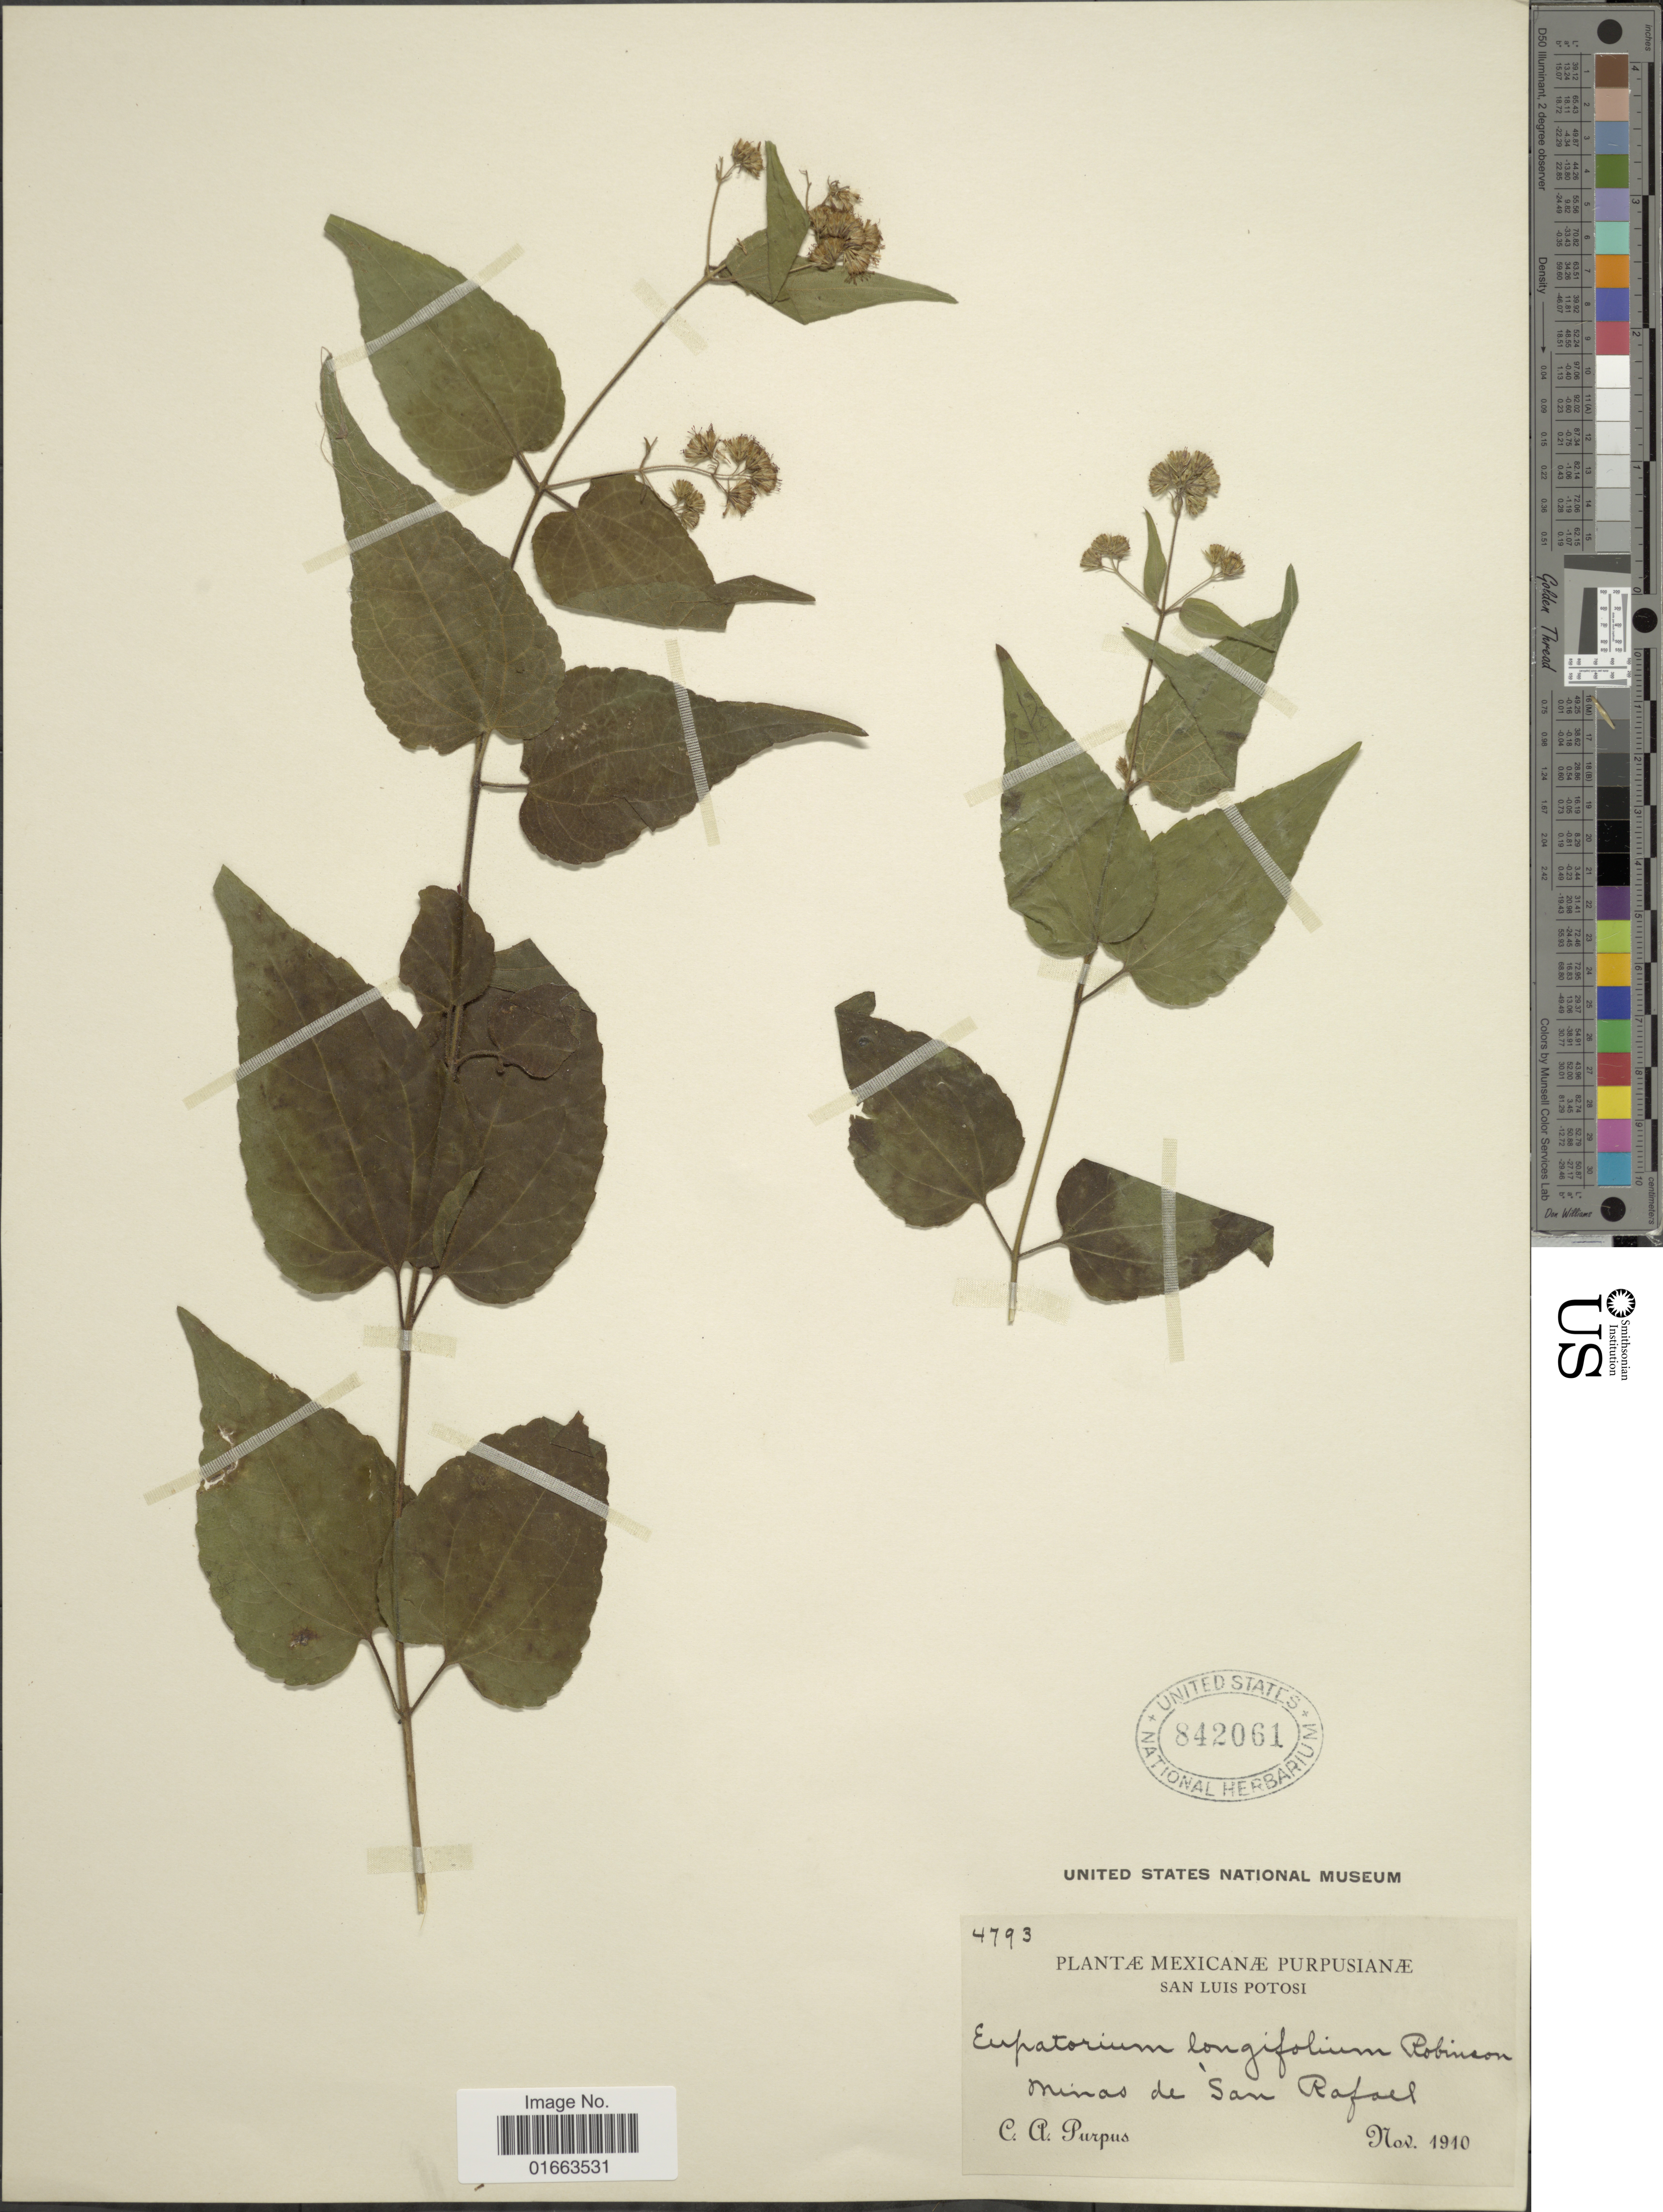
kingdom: Plantae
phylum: Tracheophyta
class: Magnoliopsida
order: Asterales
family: Asteraceae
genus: Koanophyllon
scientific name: Koanophyllon longifolium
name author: (B.L. Rob.) R.M. King & H. Rob.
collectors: C. A. Purpus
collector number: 4793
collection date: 1910-11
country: Mexico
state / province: San Luis Potosí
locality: Minas de San Rafael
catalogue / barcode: US 842061